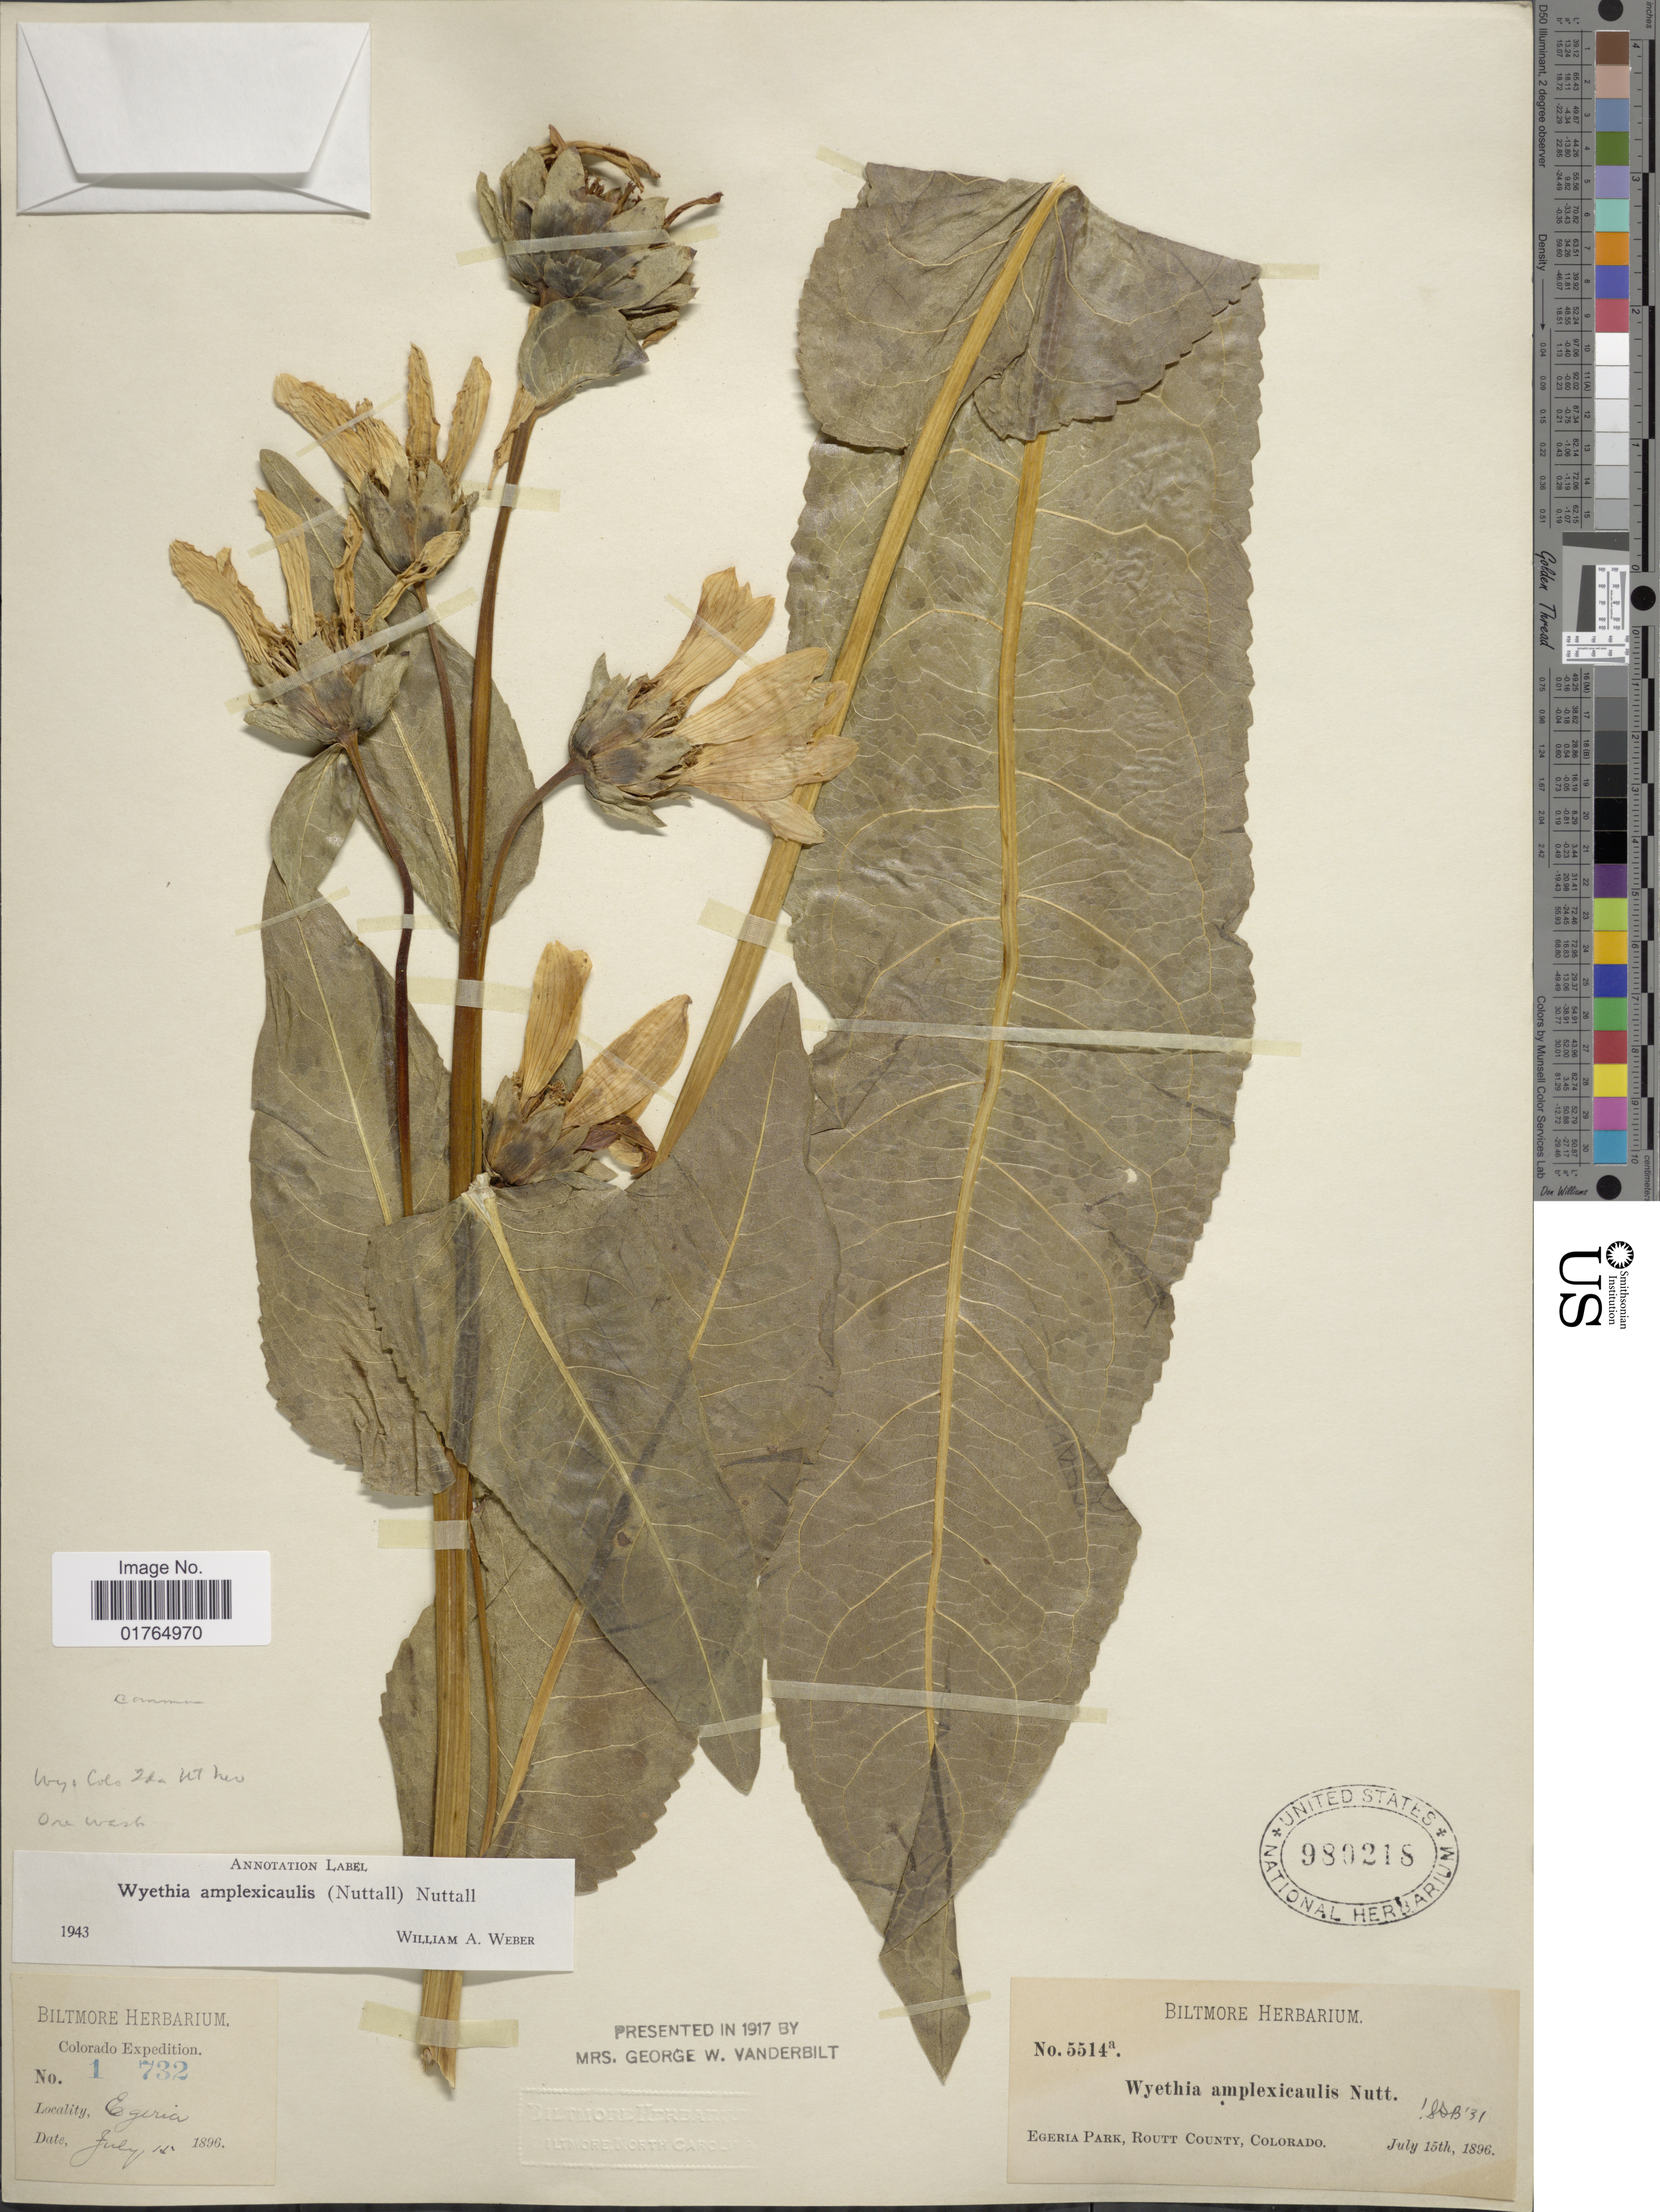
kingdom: Plantae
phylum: Tracheophyta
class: Magnoliopsida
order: Asterales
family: Asteraceae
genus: Wyethia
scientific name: Wyethia amplexicaulis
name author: Nutt.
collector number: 5514a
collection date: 1896-07-15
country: United States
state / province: Colorado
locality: Egeria Park, Routt County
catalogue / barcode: US 980218